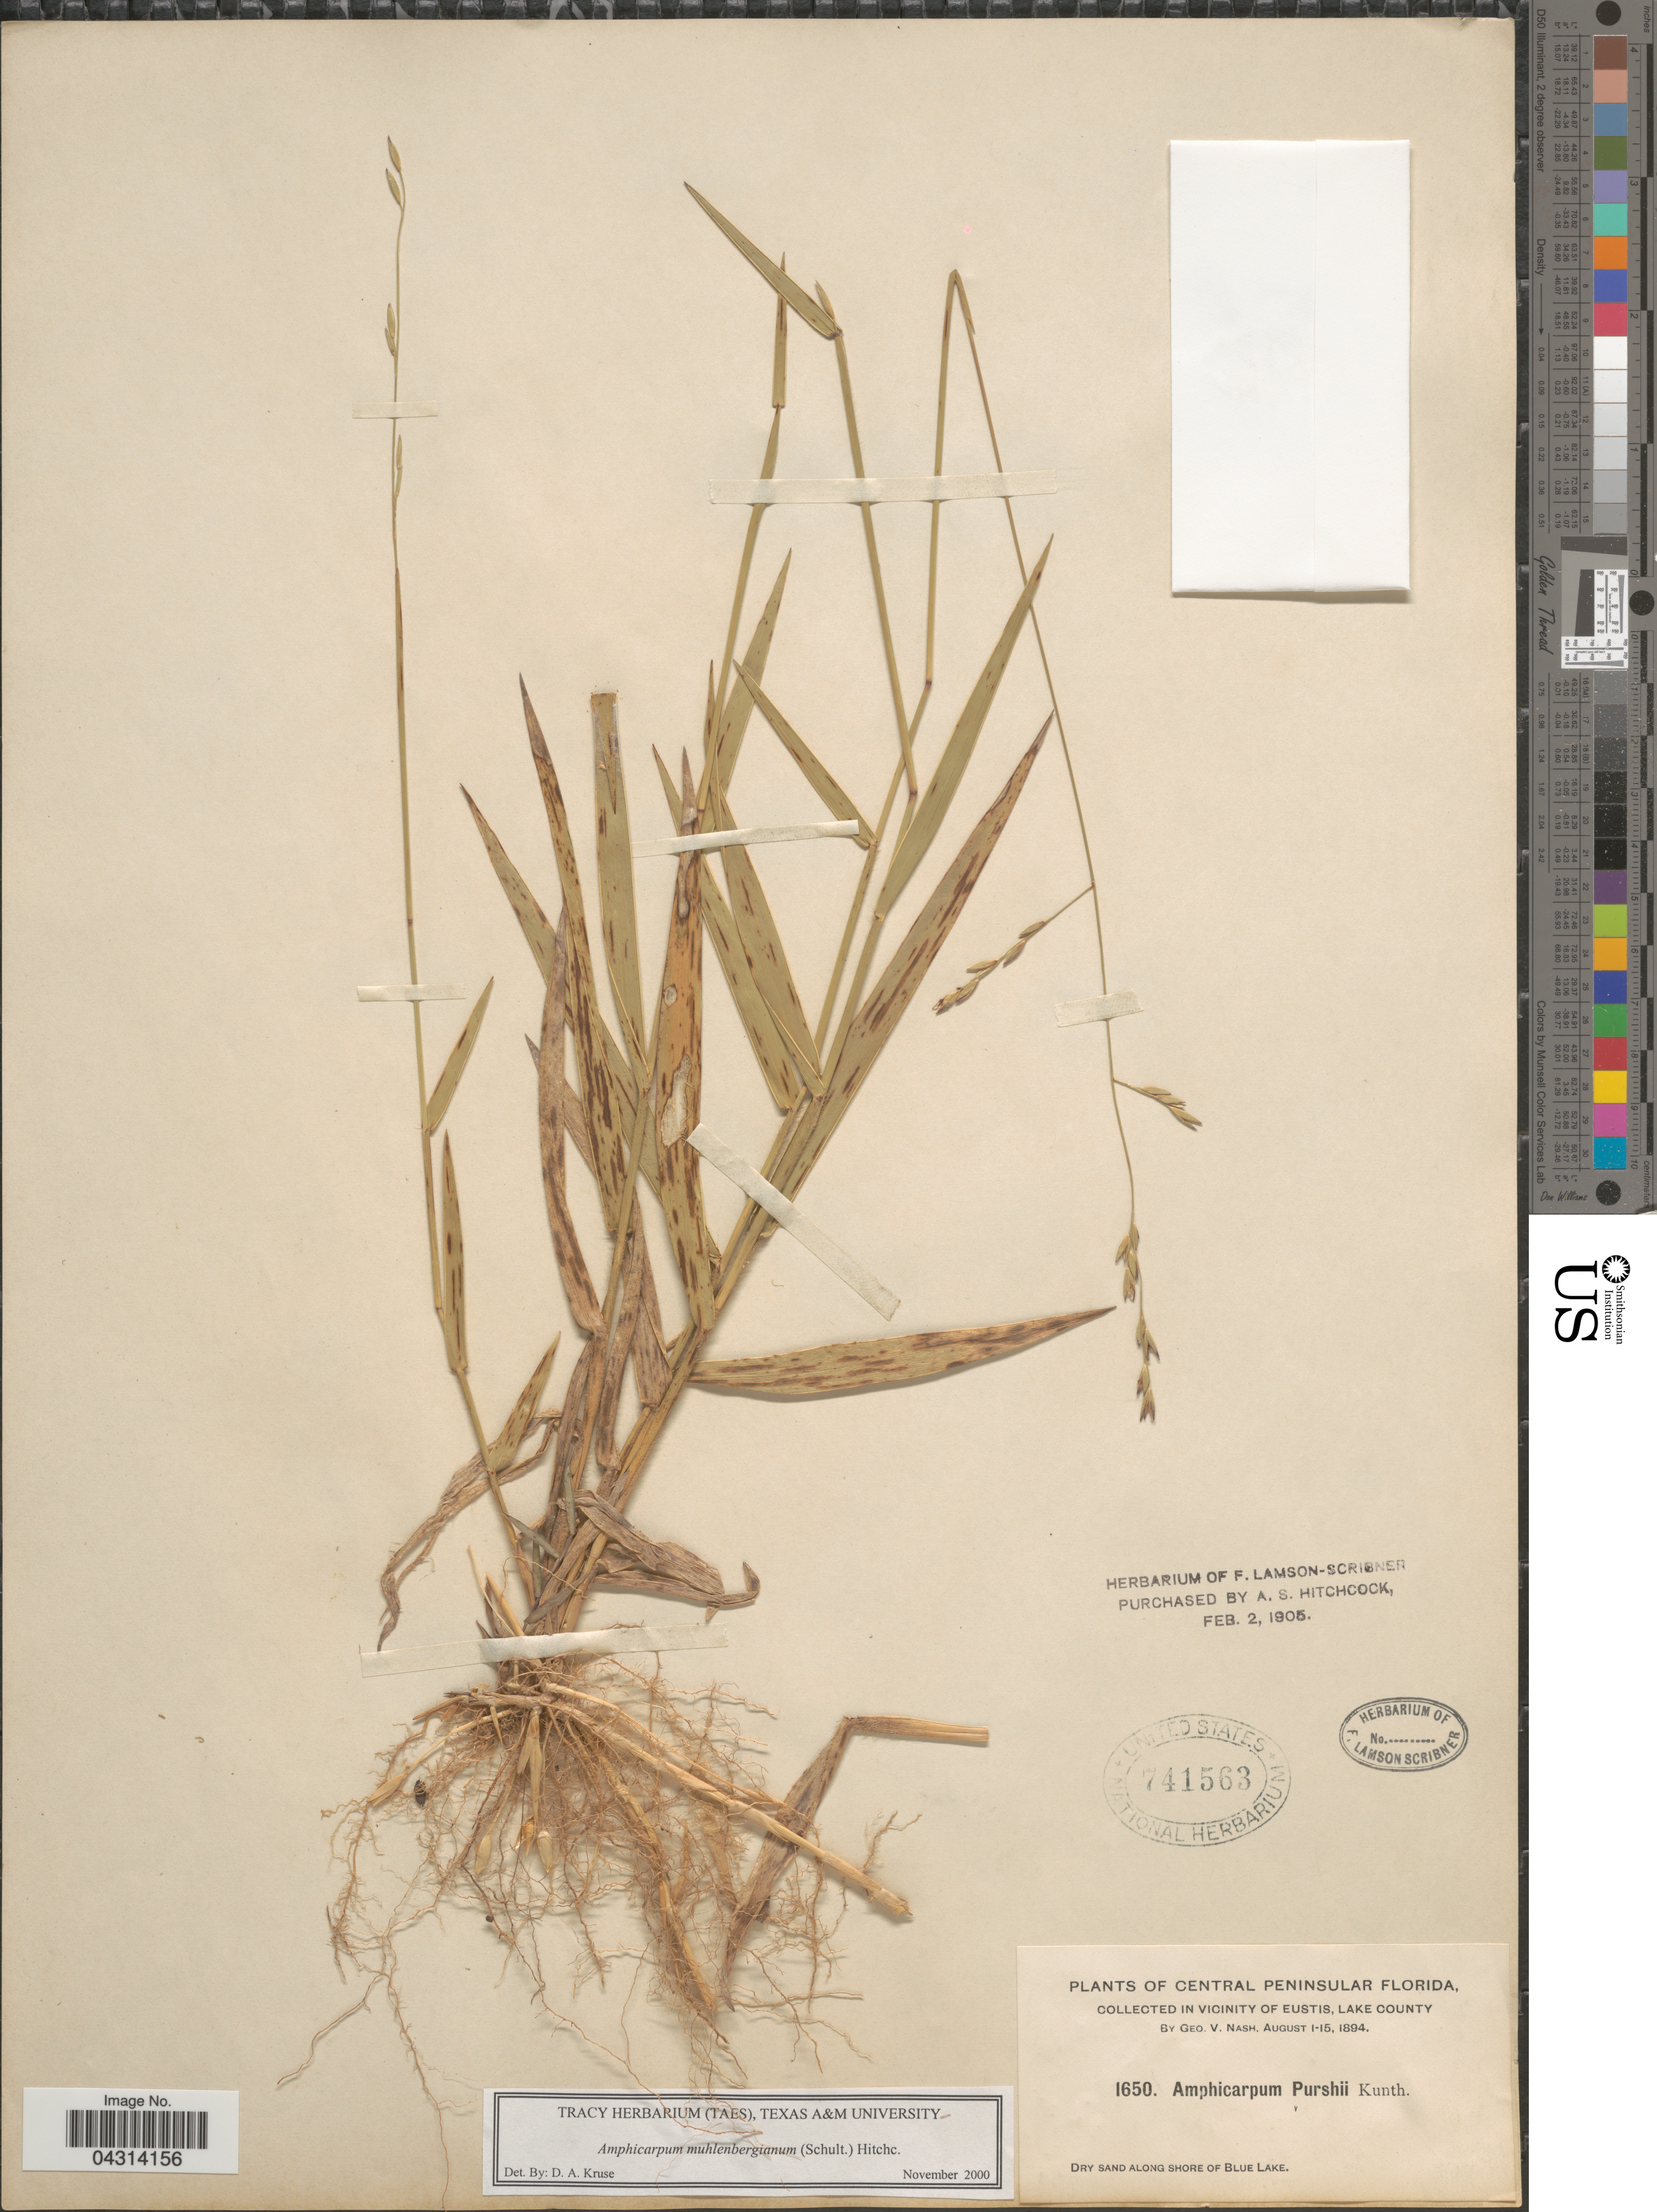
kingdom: Plantae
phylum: Tracheophyta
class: Liliopsida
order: Poales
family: Poaceae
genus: Amphicarpum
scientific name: Amphicarpum muhlenbergianum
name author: (Schult.) Hitchc.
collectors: G. V. Nash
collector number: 1650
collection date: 1894-08-01/1894-08-15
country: United States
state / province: Florida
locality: Central Peninsular Florida. In vicinity of Eustis, Lake County. Dry sand along Shore of Blue Lake.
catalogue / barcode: US 741563